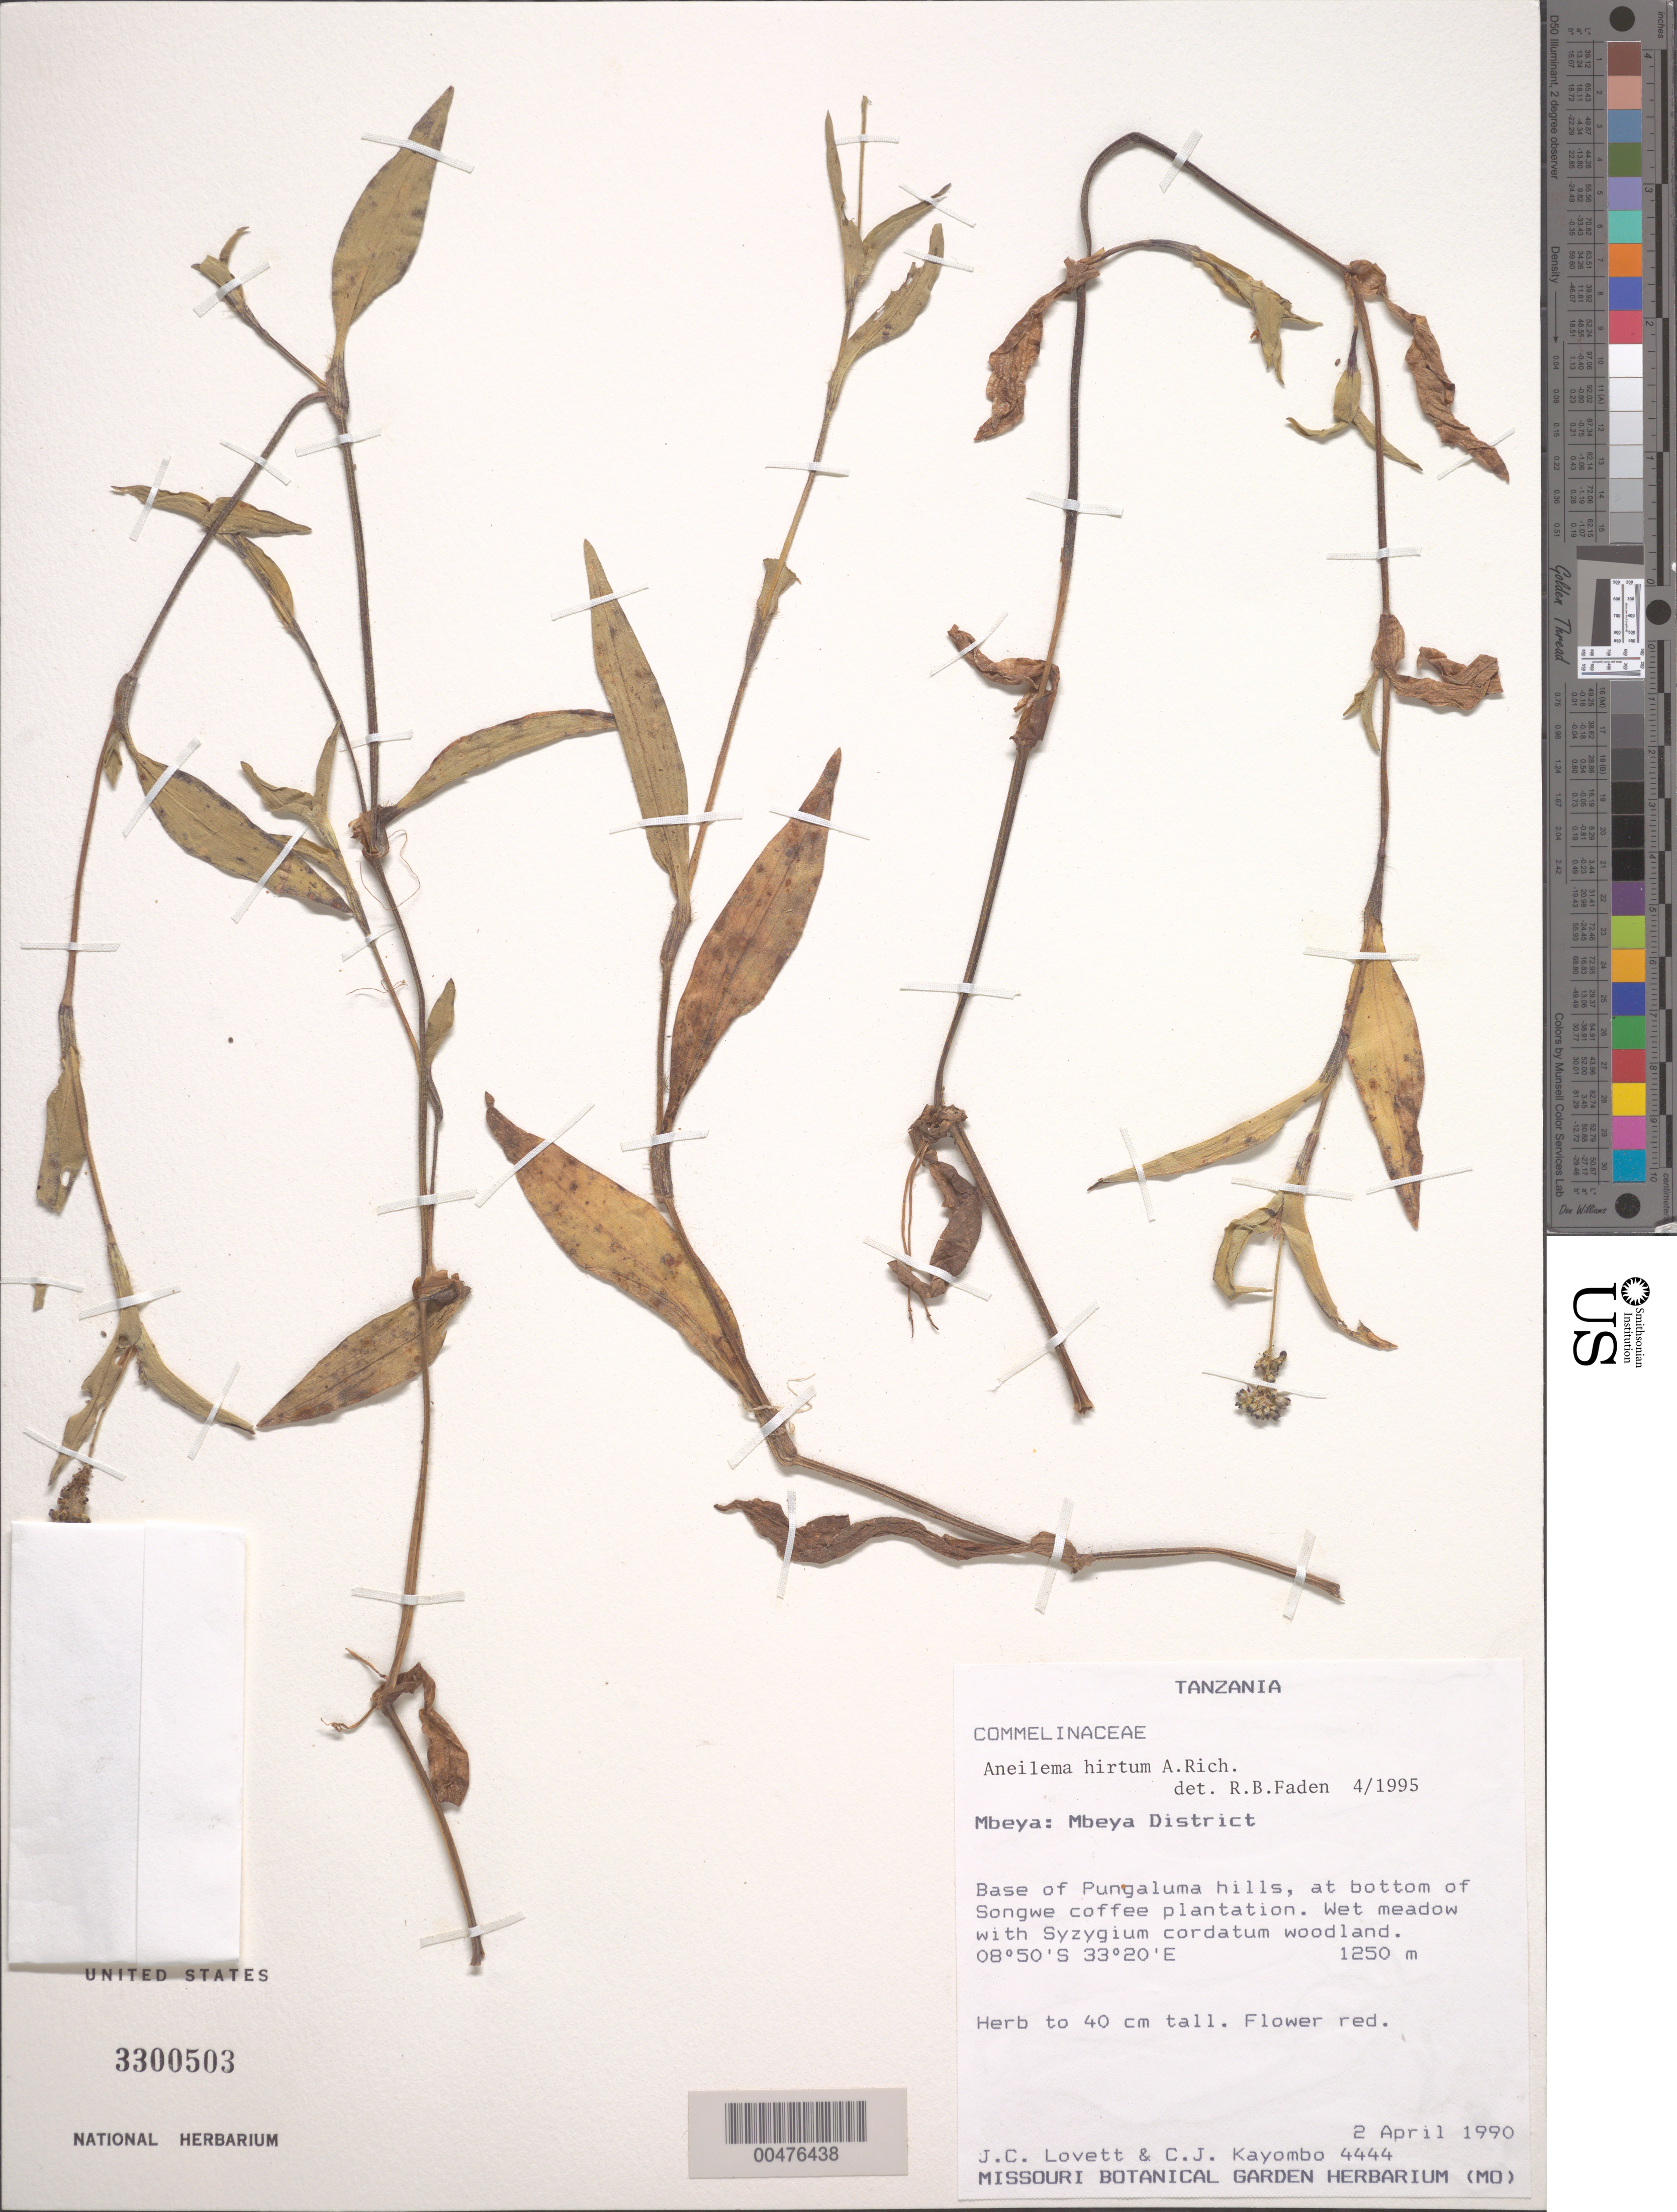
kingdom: Plantae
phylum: Tracheophyta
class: Liliopsida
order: Commelinales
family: Commelinaceae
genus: Aneilema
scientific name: Aneilema hirtum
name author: A. Rich.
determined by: Faden, Robert B., (US), Smithsonian Institution - National Museum of Natural History (UNITED STATES)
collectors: P. Lovett & C. J. Kayombo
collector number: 4444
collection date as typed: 02 Apr 1990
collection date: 1990-04-02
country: Tanzania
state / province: Mbeya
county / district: Mbeya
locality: Pungalum hills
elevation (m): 1250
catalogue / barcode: US 3300503